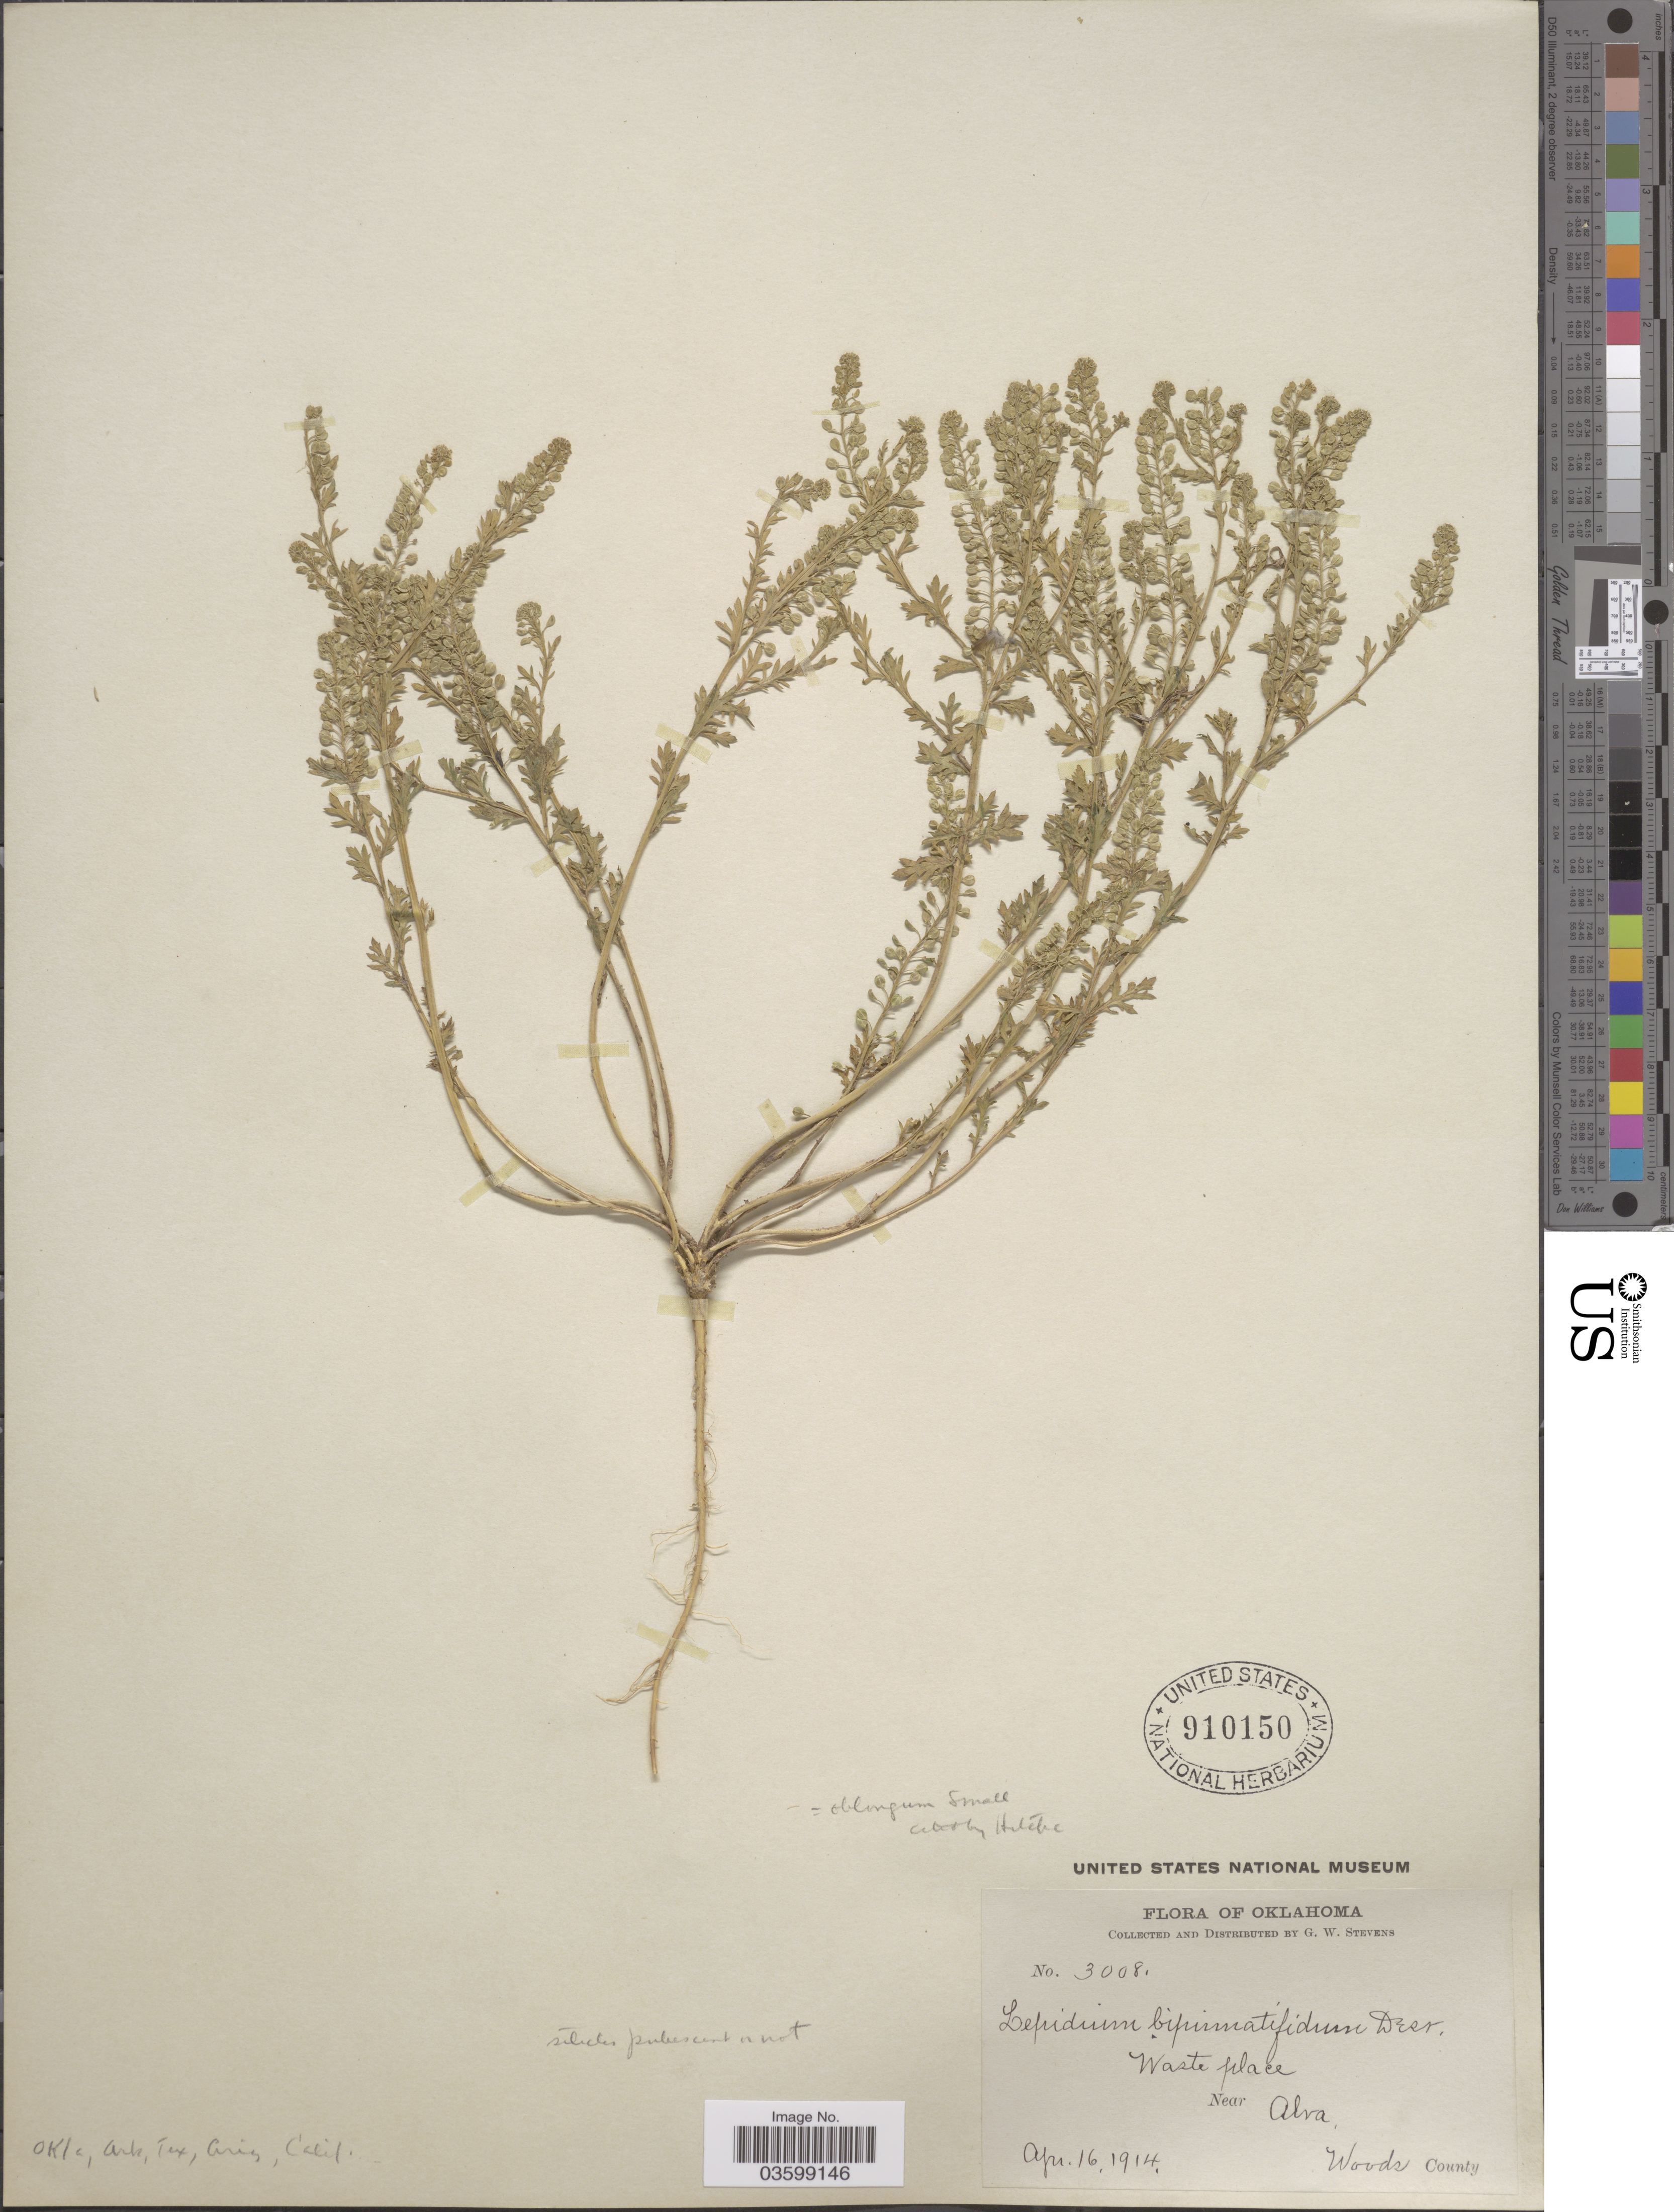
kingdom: Plantae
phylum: Tracheophyta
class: Magnoliopsida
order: Brassicales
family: Brassicaceae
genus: Lepidium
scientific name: Lepidium oblongum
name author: Small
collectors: G. W. Stevens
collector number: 3008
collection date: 1914-04-16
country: United States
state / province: Oklahoma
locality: Near Alva, Woods County.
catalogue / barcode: US 910150